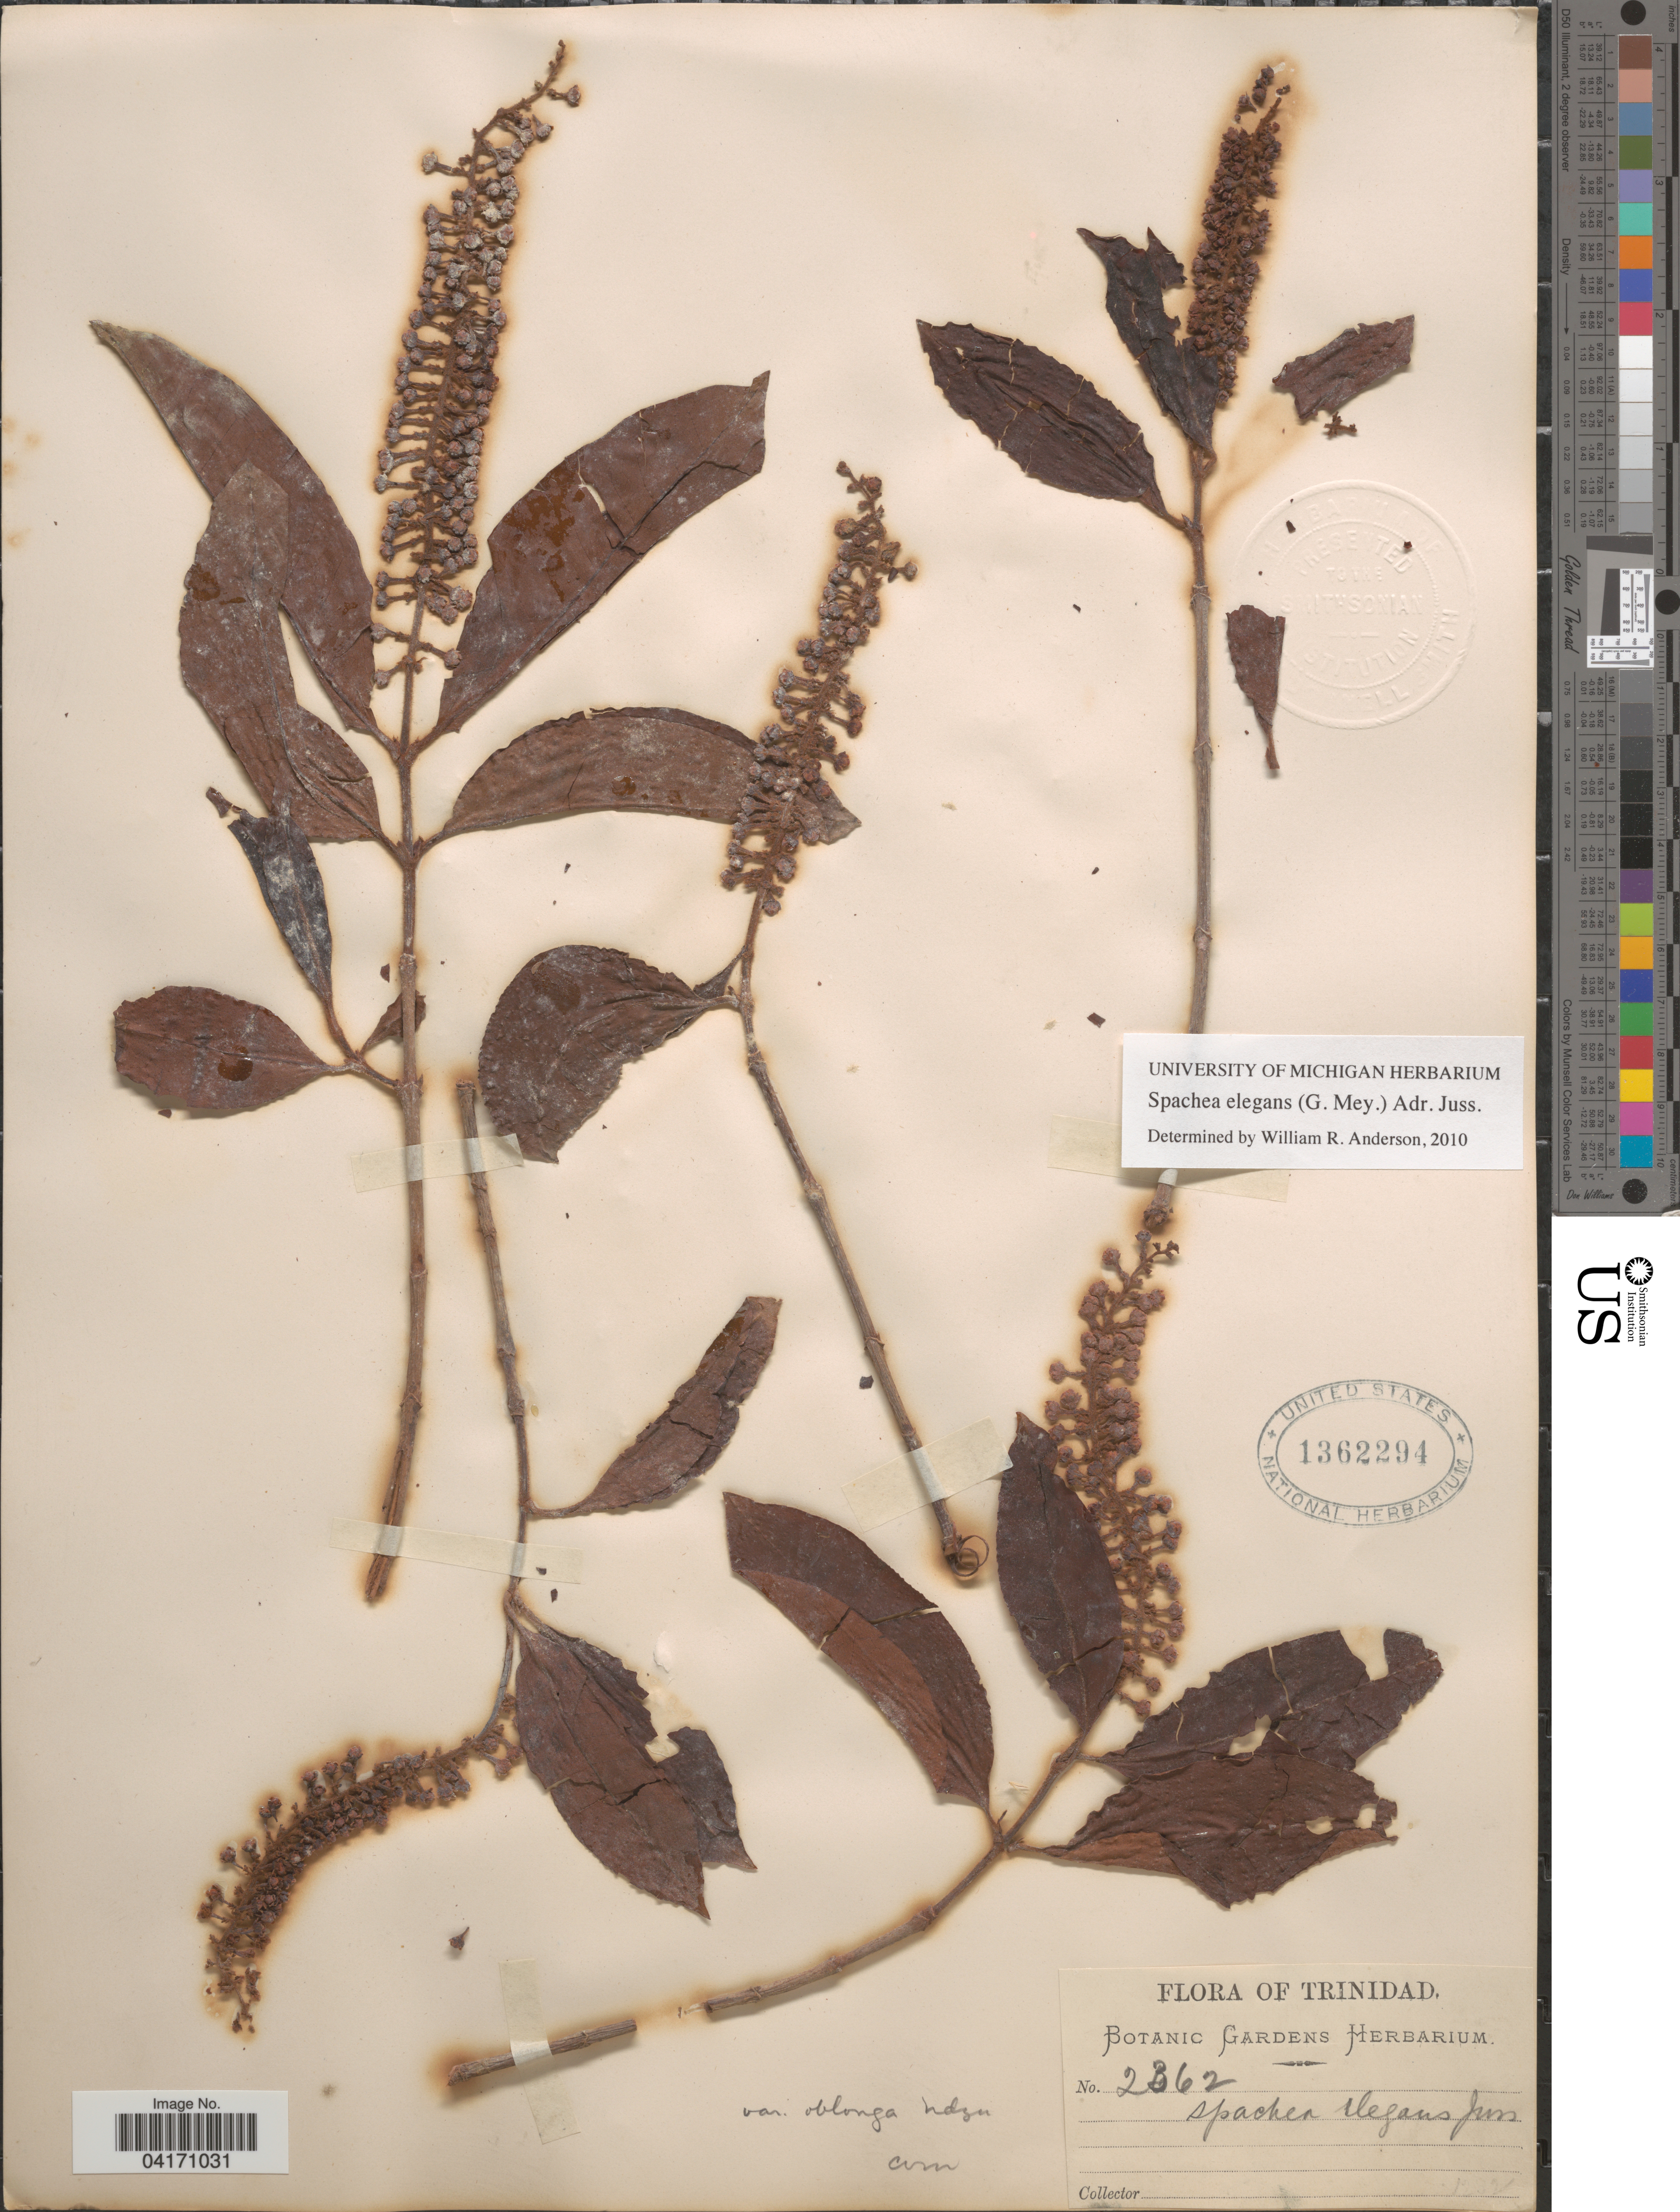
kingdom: Plantae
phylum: Tracheophyta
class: Magnoliopsida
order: Malpighiales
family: Malpighiaceae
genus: Spachea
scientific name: Spachea elegans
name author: A. Juss.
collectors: ex herb. Botanic Gardens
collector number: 2362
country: Trinidad and Tobago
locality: Trinidad.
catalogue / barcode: US 1362294